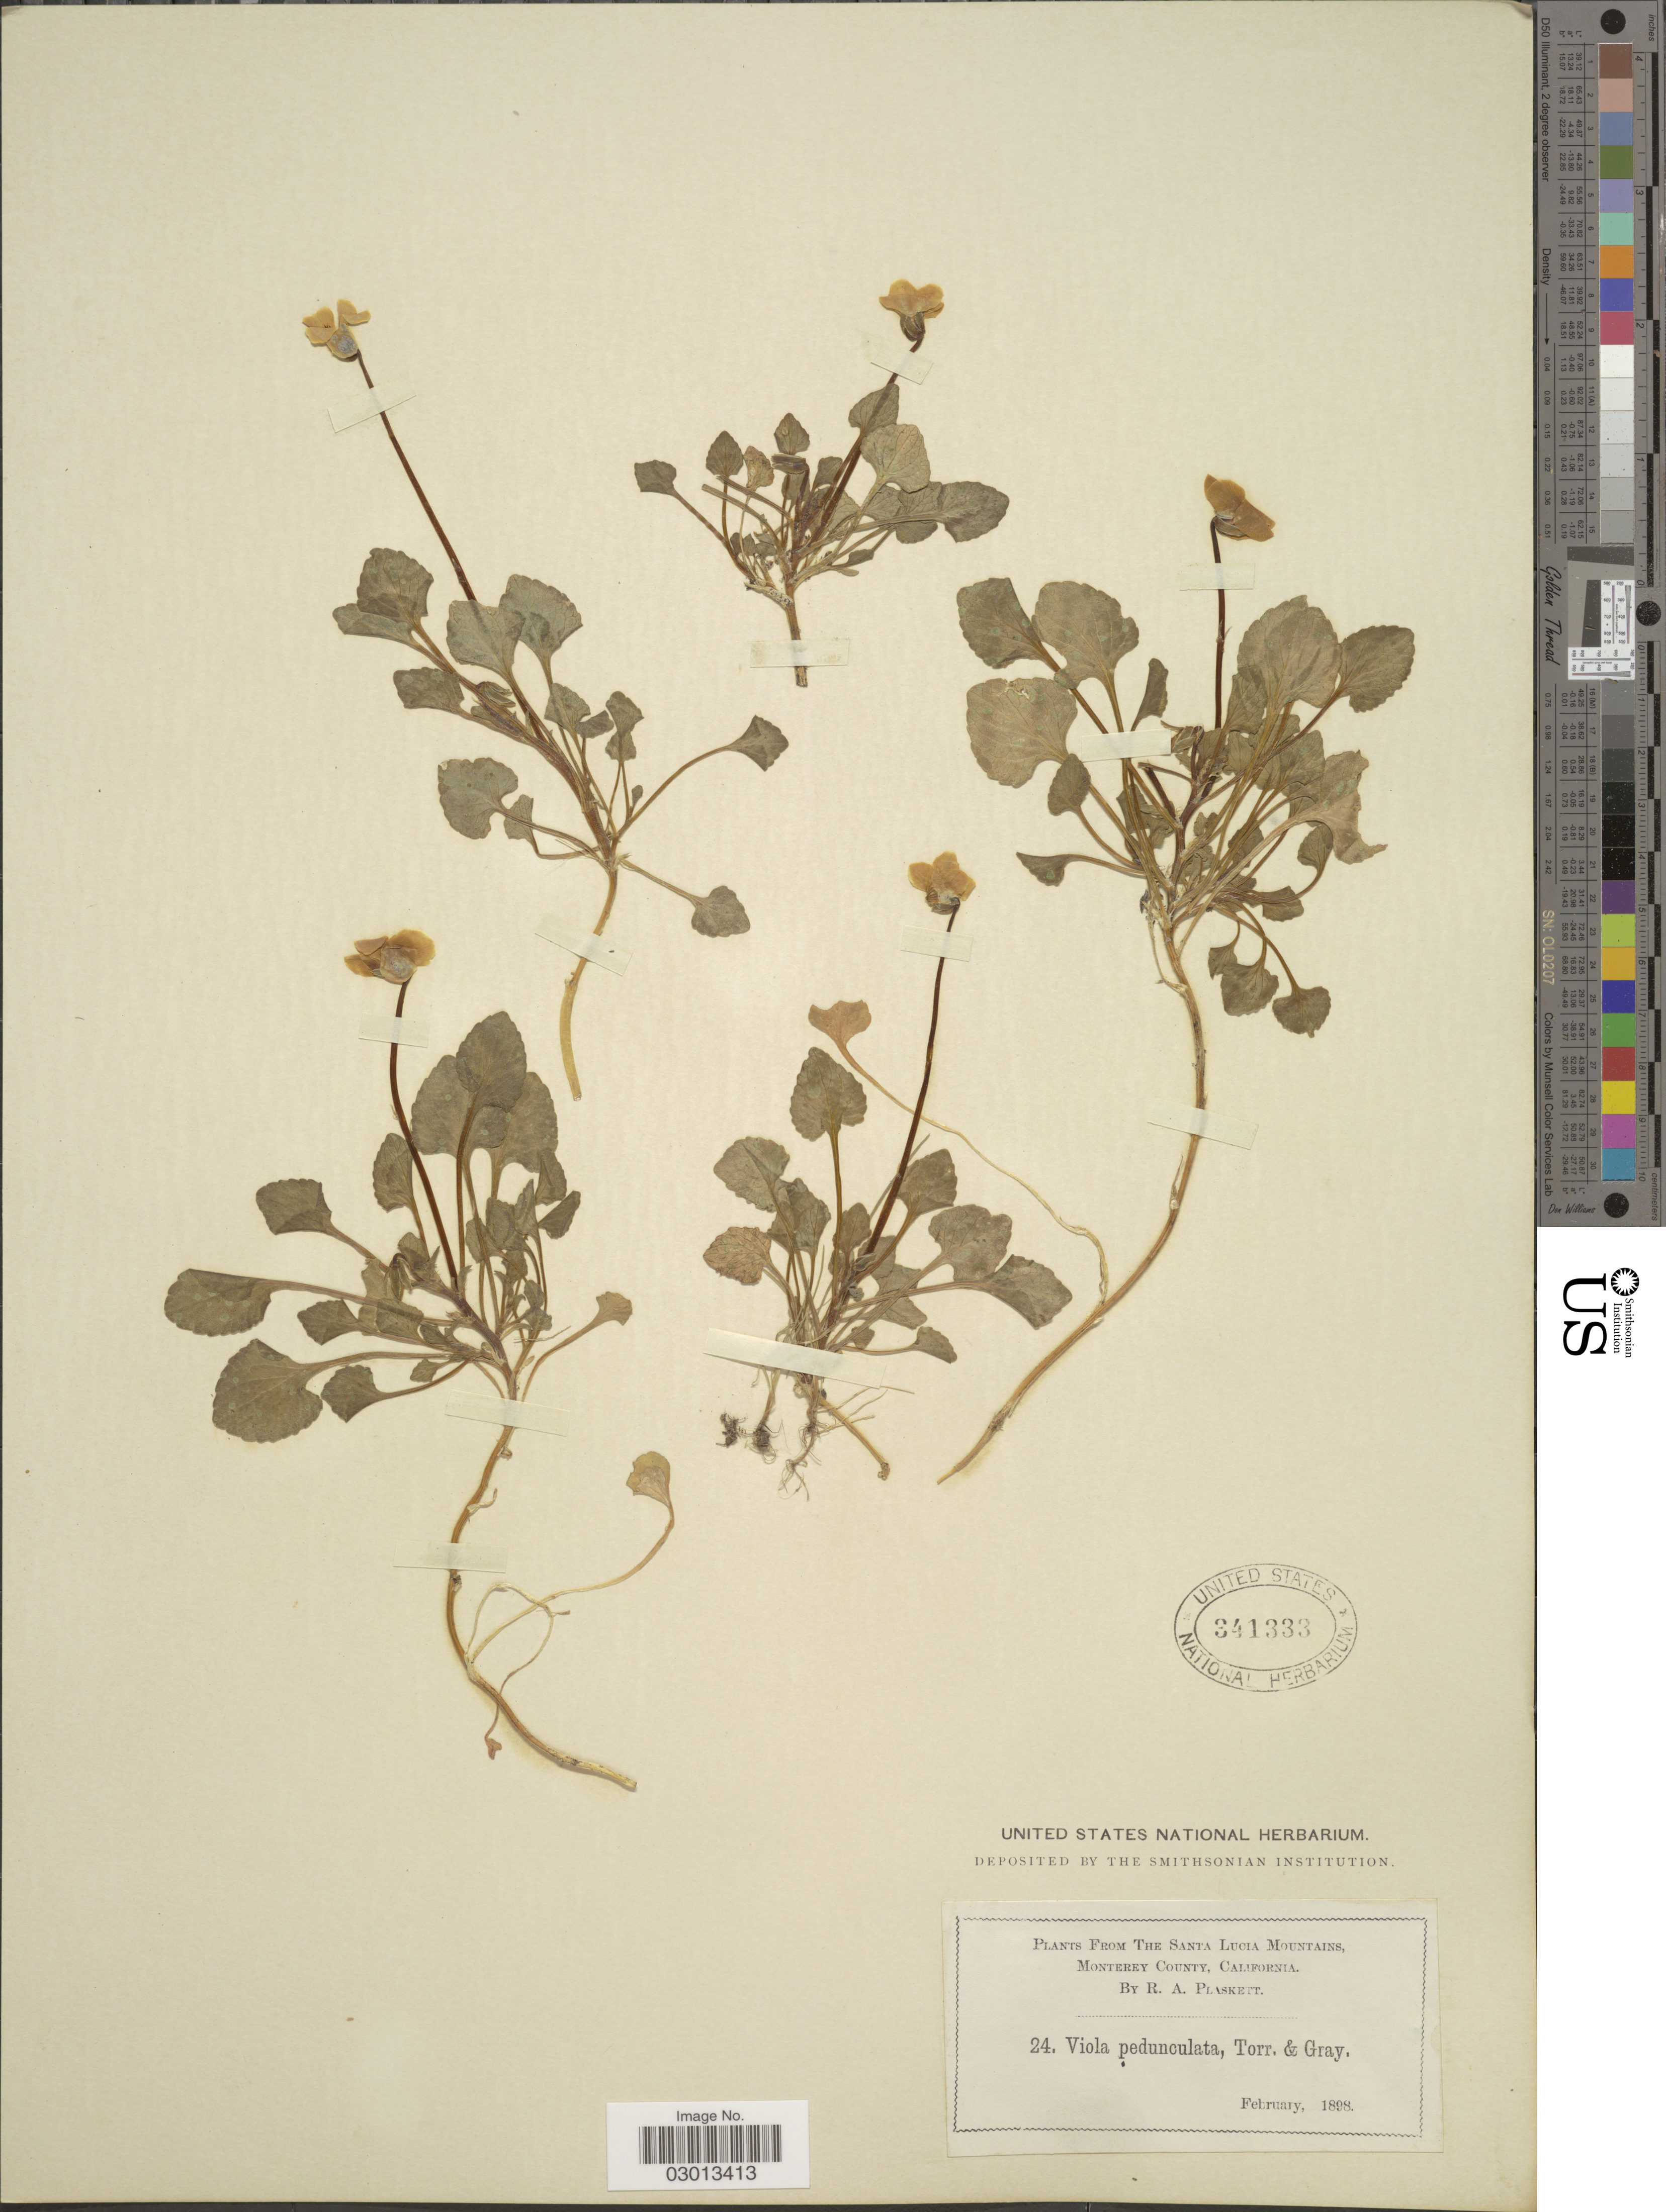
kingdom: Plantae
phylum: Tracheophyta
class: Magnoliopsida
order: Malpighiales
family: Violaceae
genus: Viola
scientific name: Viola pedunculata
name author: Torr. & A. Gray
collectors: R. Plaskett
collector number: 24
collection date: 1898-02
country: United States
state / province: California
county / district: Monterey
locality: Santa Lucia Mountains, Monterey County.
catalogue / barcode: US 341333